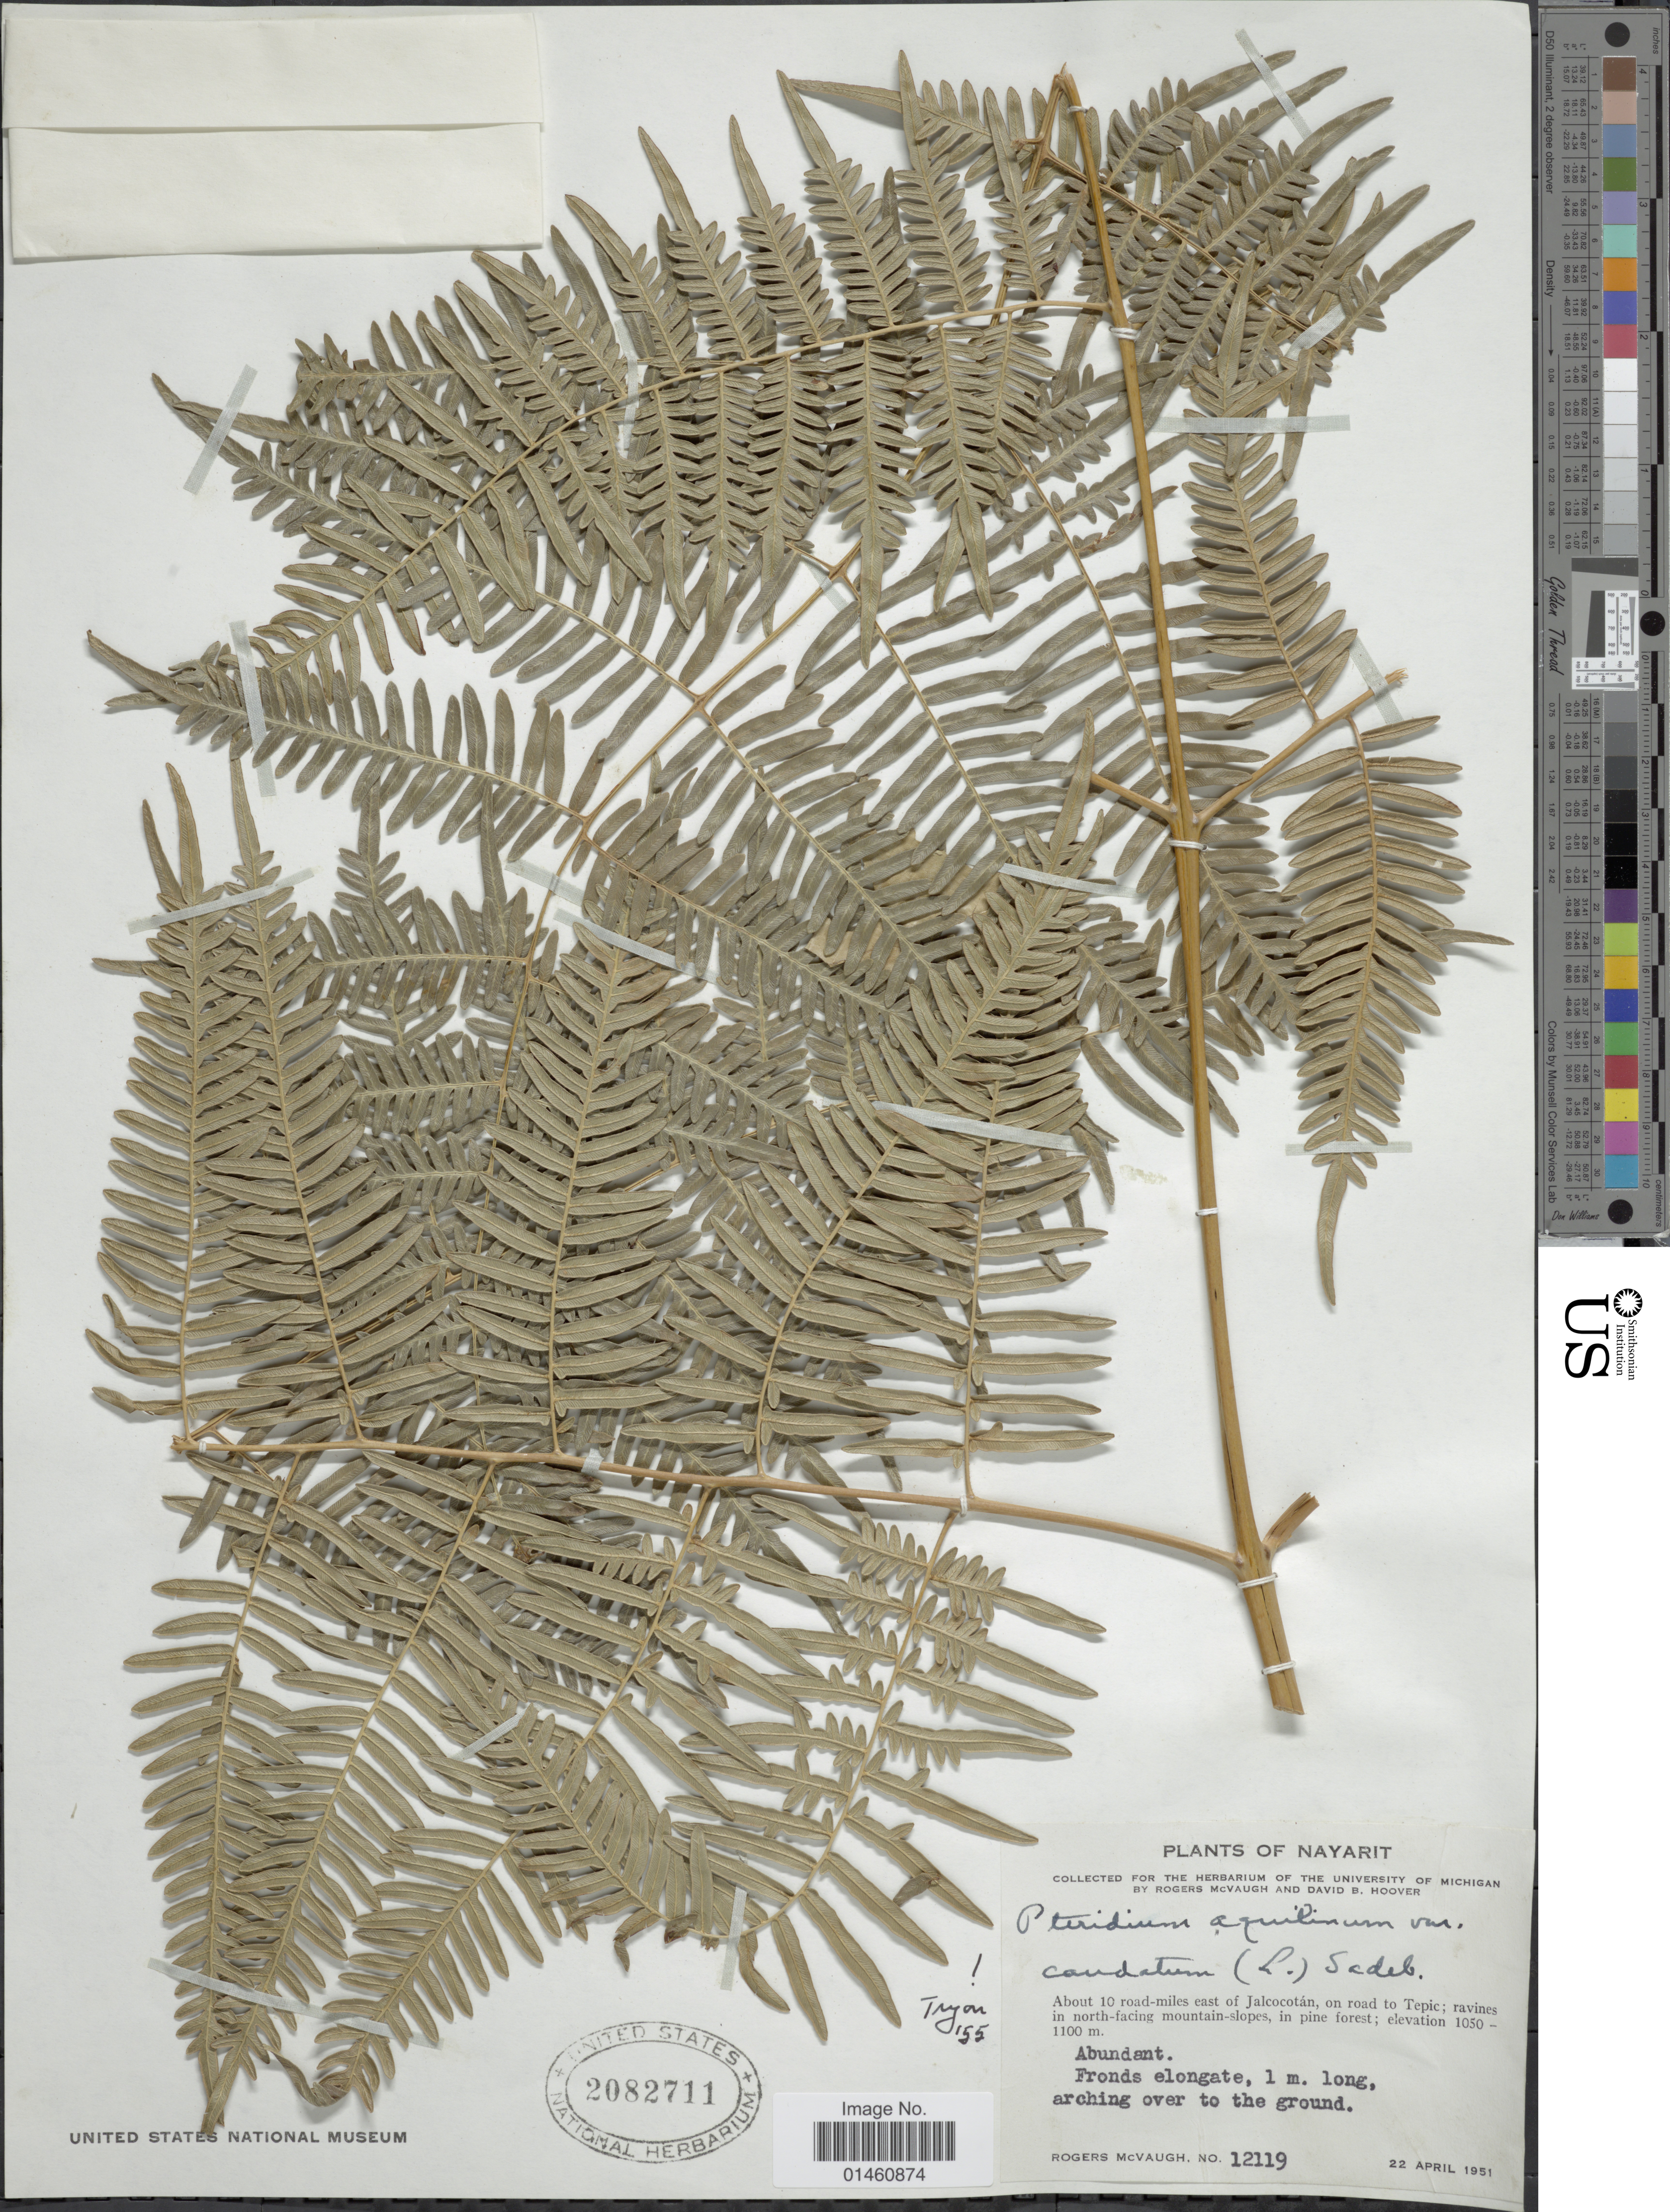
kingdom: Plantae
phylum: Tracheophyta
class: Polypodiopsida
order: Polypodiales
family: Dennstaedtiaceae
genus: Pteridium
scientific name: Pteridium caudatum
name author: (L.) Maxon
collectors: R. McVaugh & D. B. Hoover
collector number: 12119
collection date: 1951-04-22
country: Mexico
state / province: Nayarit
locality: Abou 10 road-miles east of Jalcocotán on road toTepic; ravine sin north-facing mountain-slopes.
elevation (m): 1050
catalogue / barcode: US 2082711